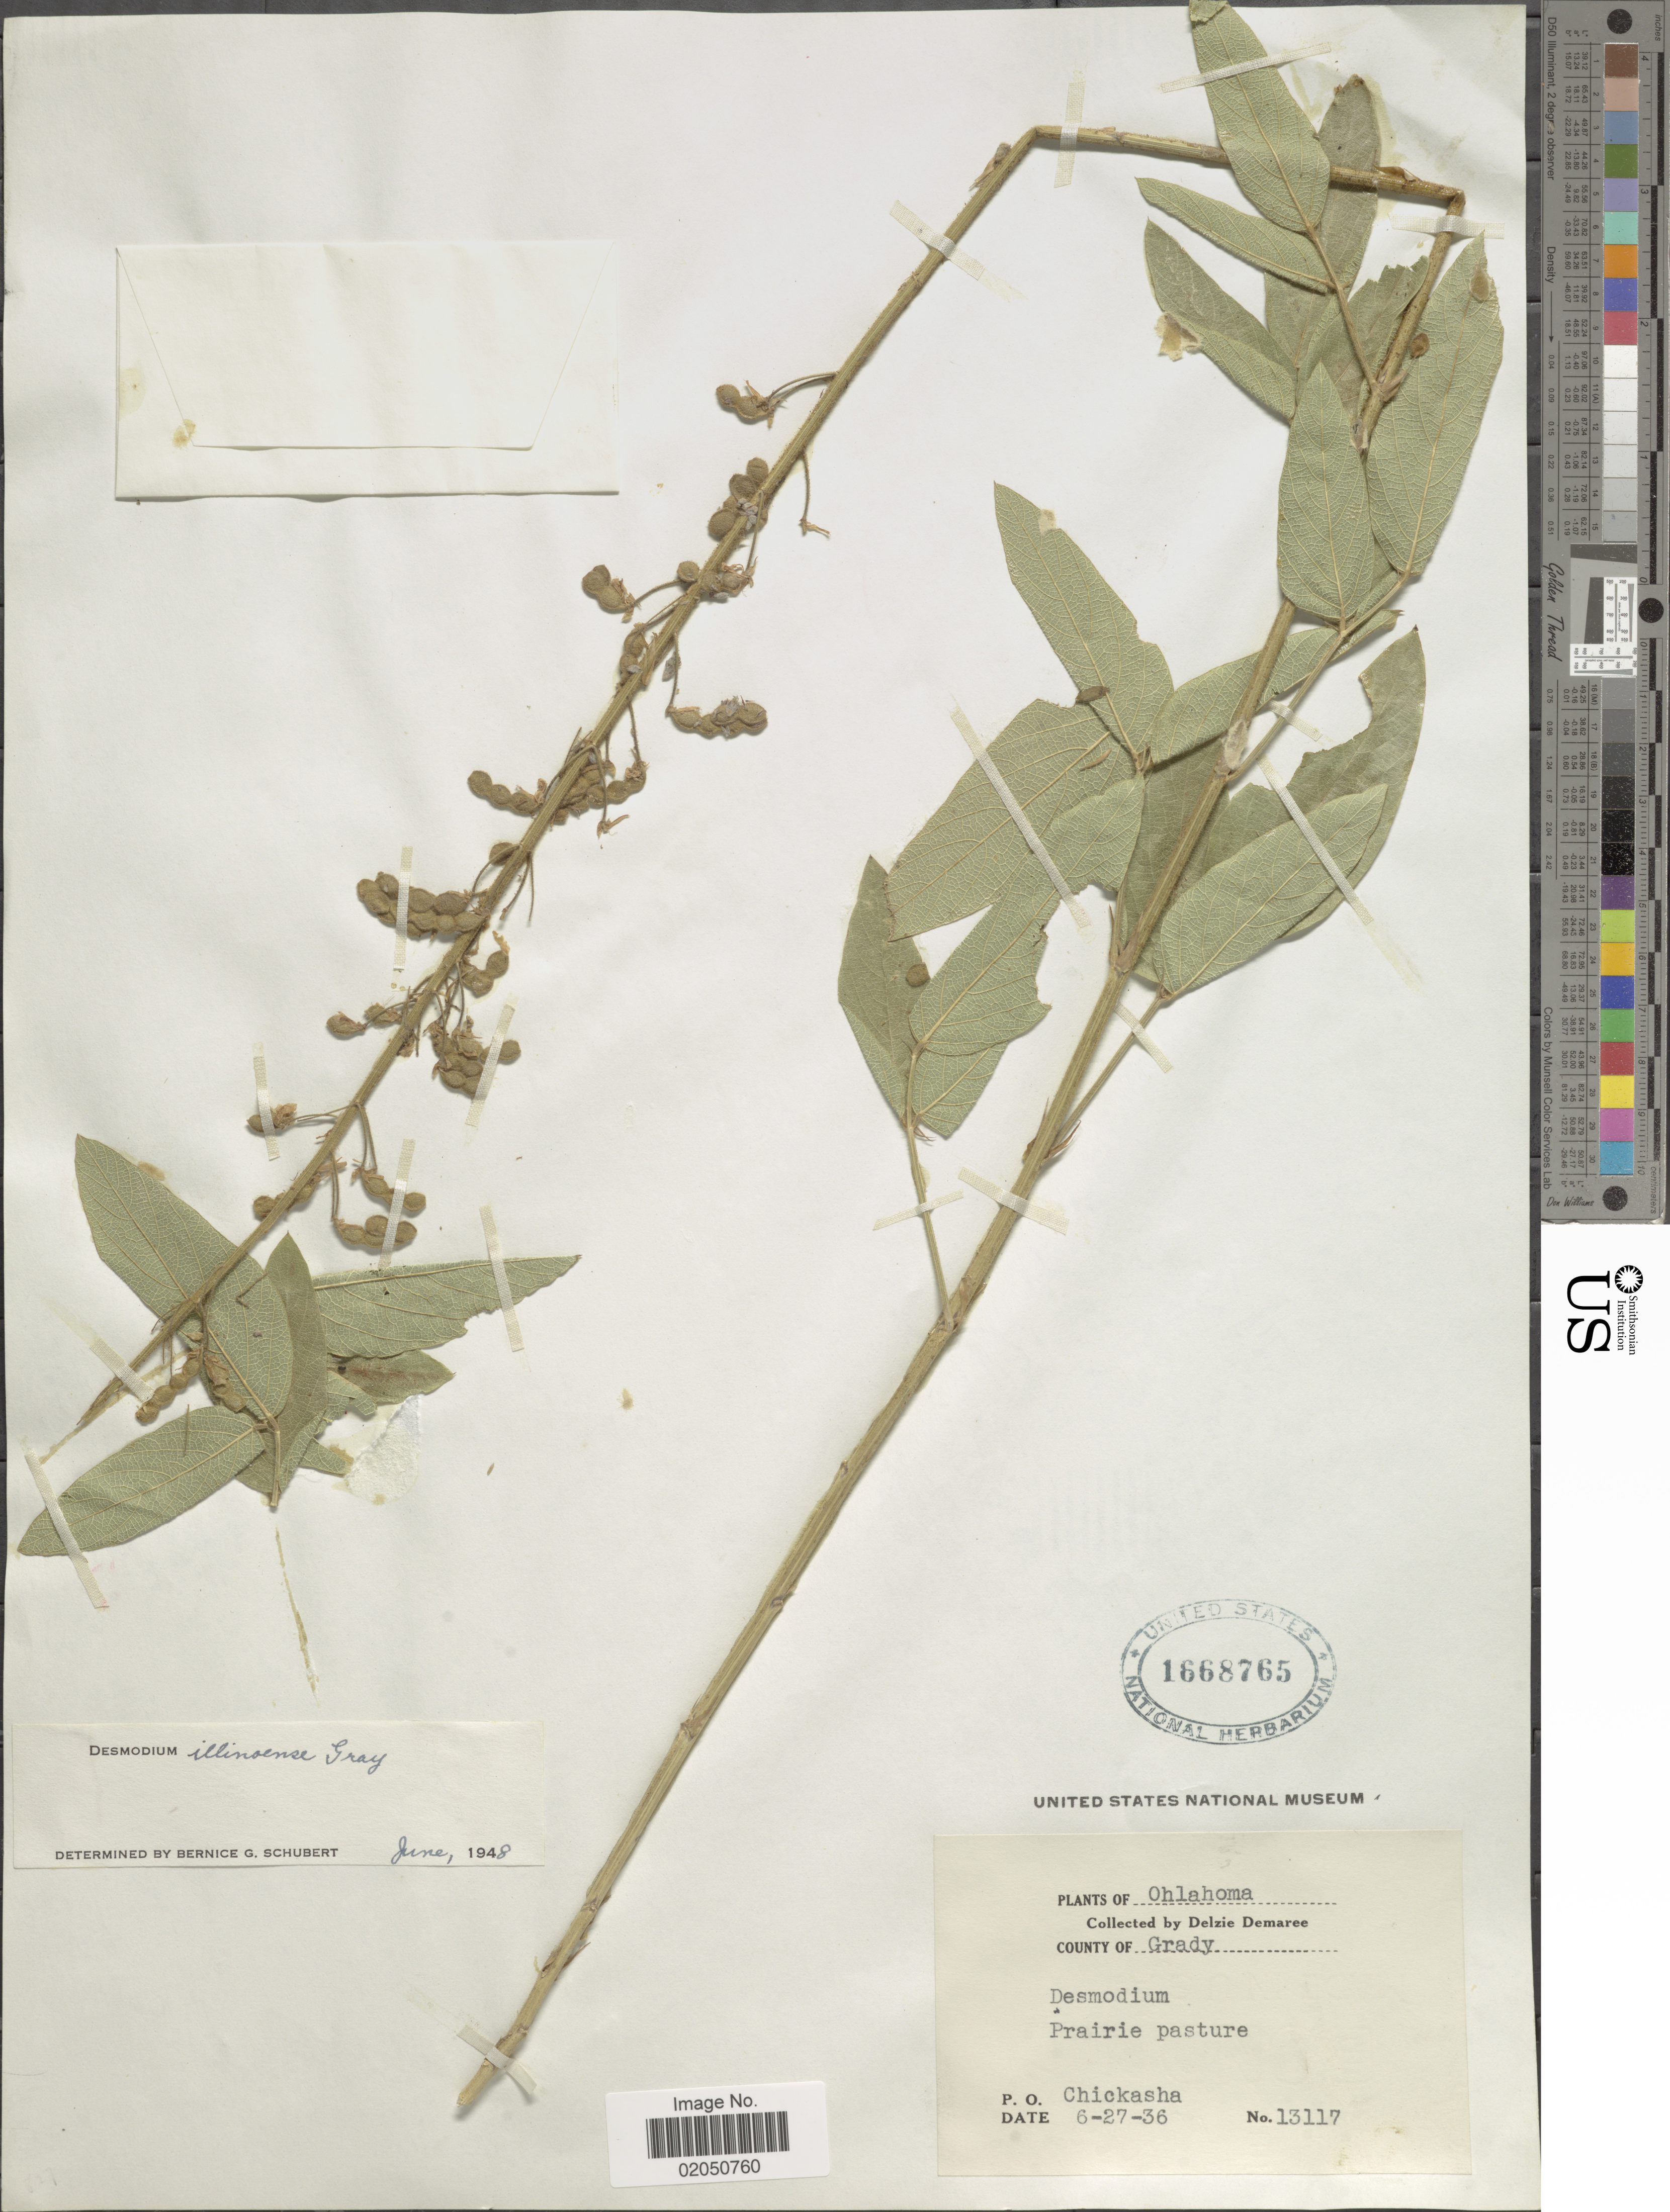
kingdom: Plantae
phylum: Tracheophyta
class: Magnoliopsida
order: Fabales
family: Fabaceae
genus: Desmodium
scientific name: Desmodium illinoense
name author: A. Gray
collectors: D. Demaree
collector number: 13117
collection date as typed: Transcribed d/m/y: 27/6/36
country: United States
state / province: Oklahoma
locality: County of Grady, Prairie pasture, P.O. Chickasha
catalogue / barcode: US 1668765